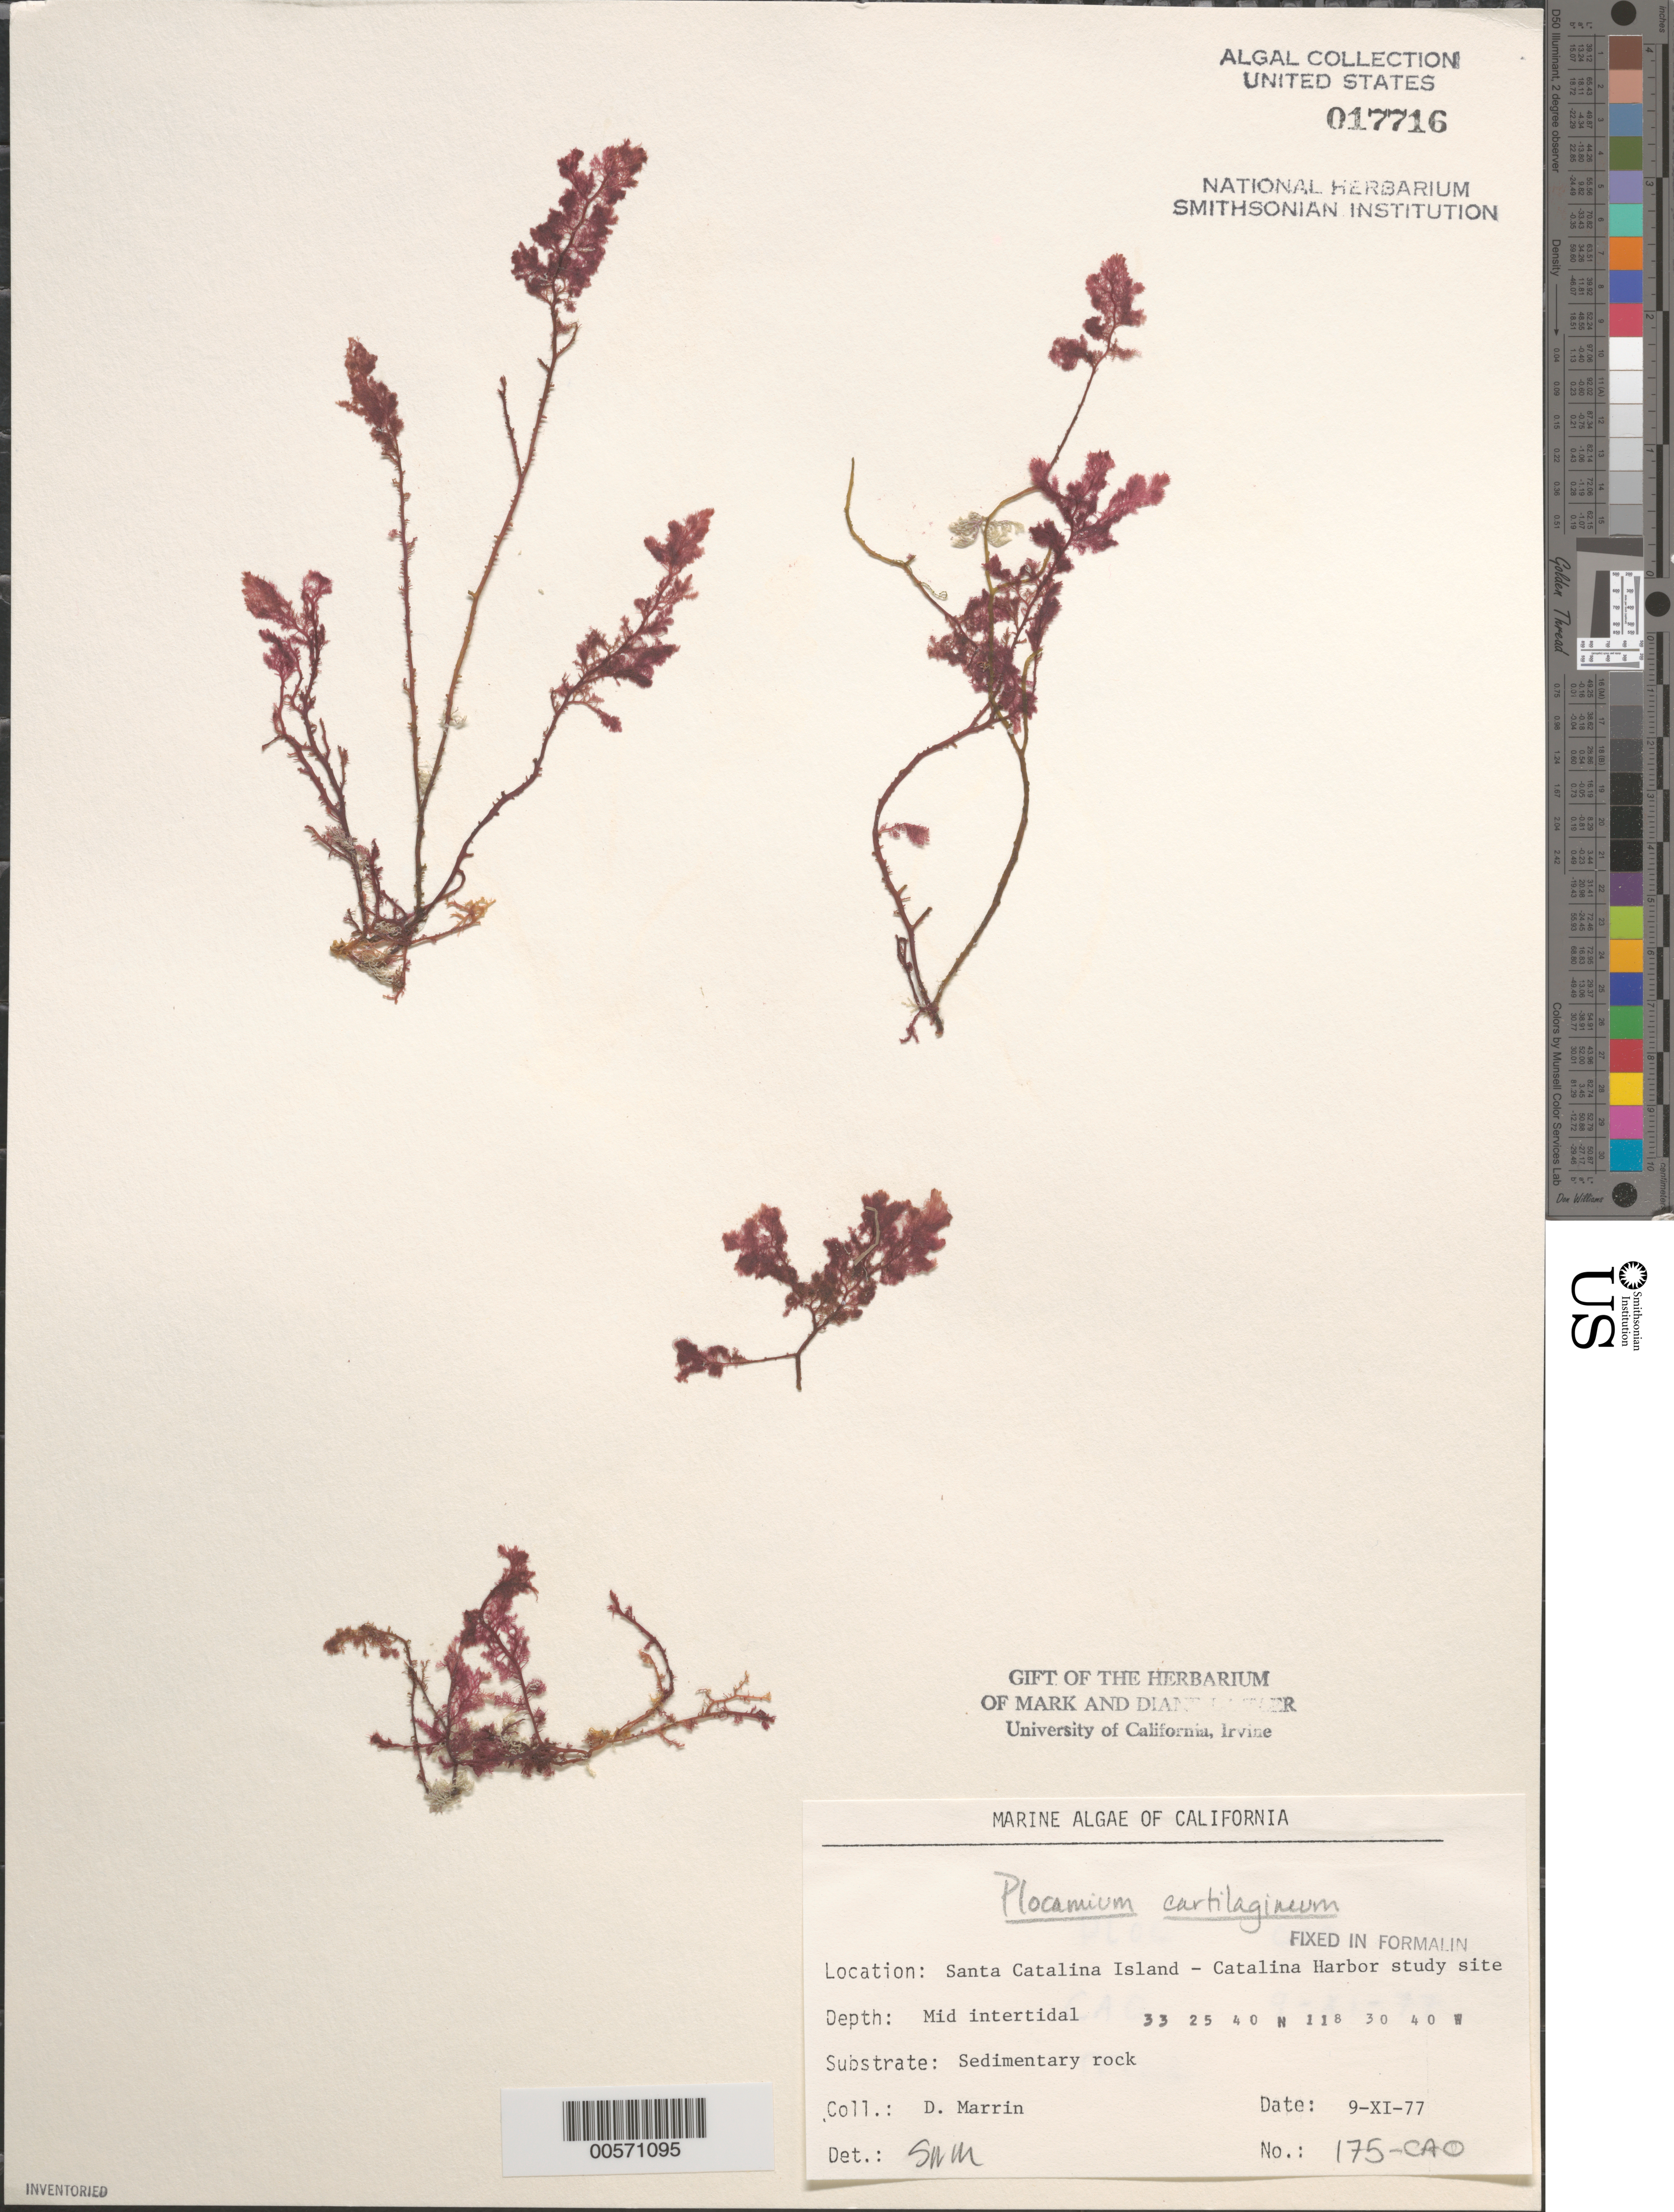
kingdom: Plantae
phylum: Rhodophyta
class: Florideophyceae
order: Plocamiales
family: Plocamiaceae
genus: Plocamium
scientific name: Plocamium cartilagineum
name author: (L.) P.S. Dixon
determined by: Murray, S. N.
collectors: D. Marrin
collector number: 175-cao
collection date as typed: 09 Nov 1977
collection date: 1977-11-09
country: United States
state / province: California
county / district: Los Angeles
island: Santa Catalina Island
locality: Catalina Harbor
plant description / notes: BLM-SOCALBIGHT Rocky Intertidal Survey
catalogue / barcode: US 17716